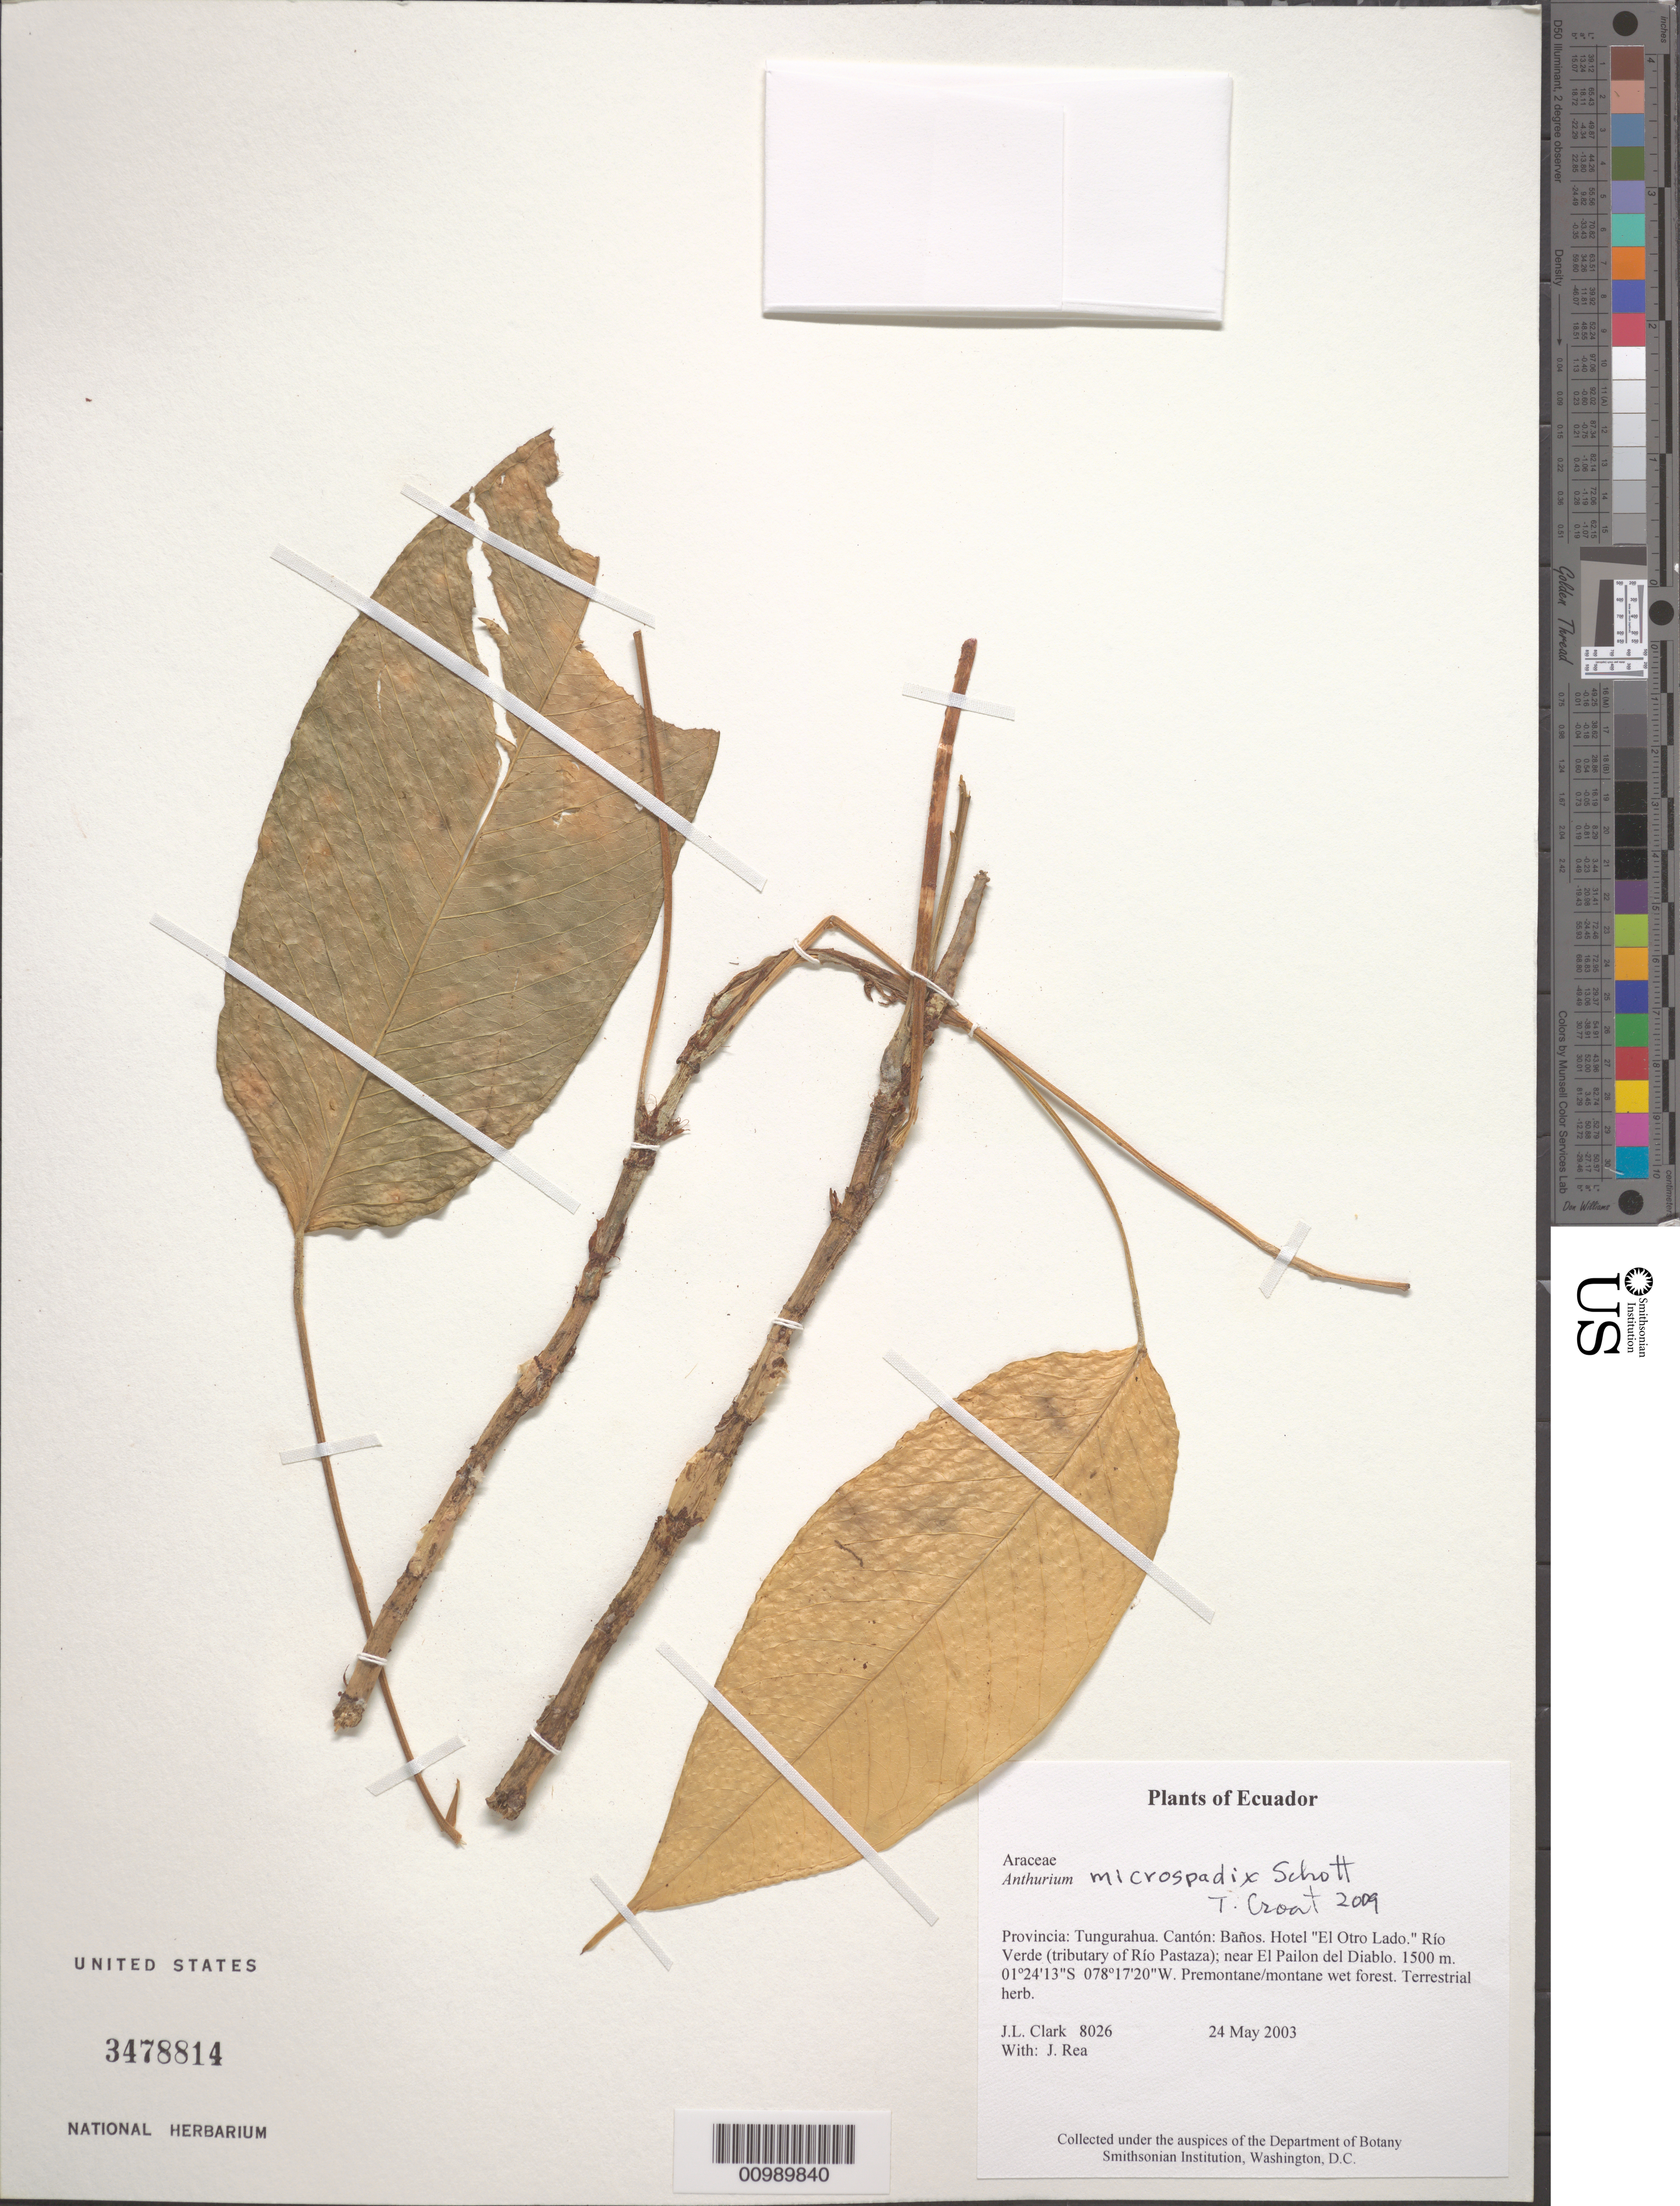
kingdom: Plantae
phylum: Tracheophyta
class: Liliopsida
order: Alismatales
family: Araceae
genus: Anthurium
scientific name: Anthurium microspadix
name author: Schott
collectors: J. L. Clark & J. Rea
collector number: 8026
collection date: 2003-05-24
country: Ecuador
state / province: Tungurahua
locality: Cantón: Baños.Hotel "El Otro Lado." Río Verder (tributary of Río Pastaza); near El Pailon del Diablo.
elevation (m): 1500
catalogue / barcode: US 3478814